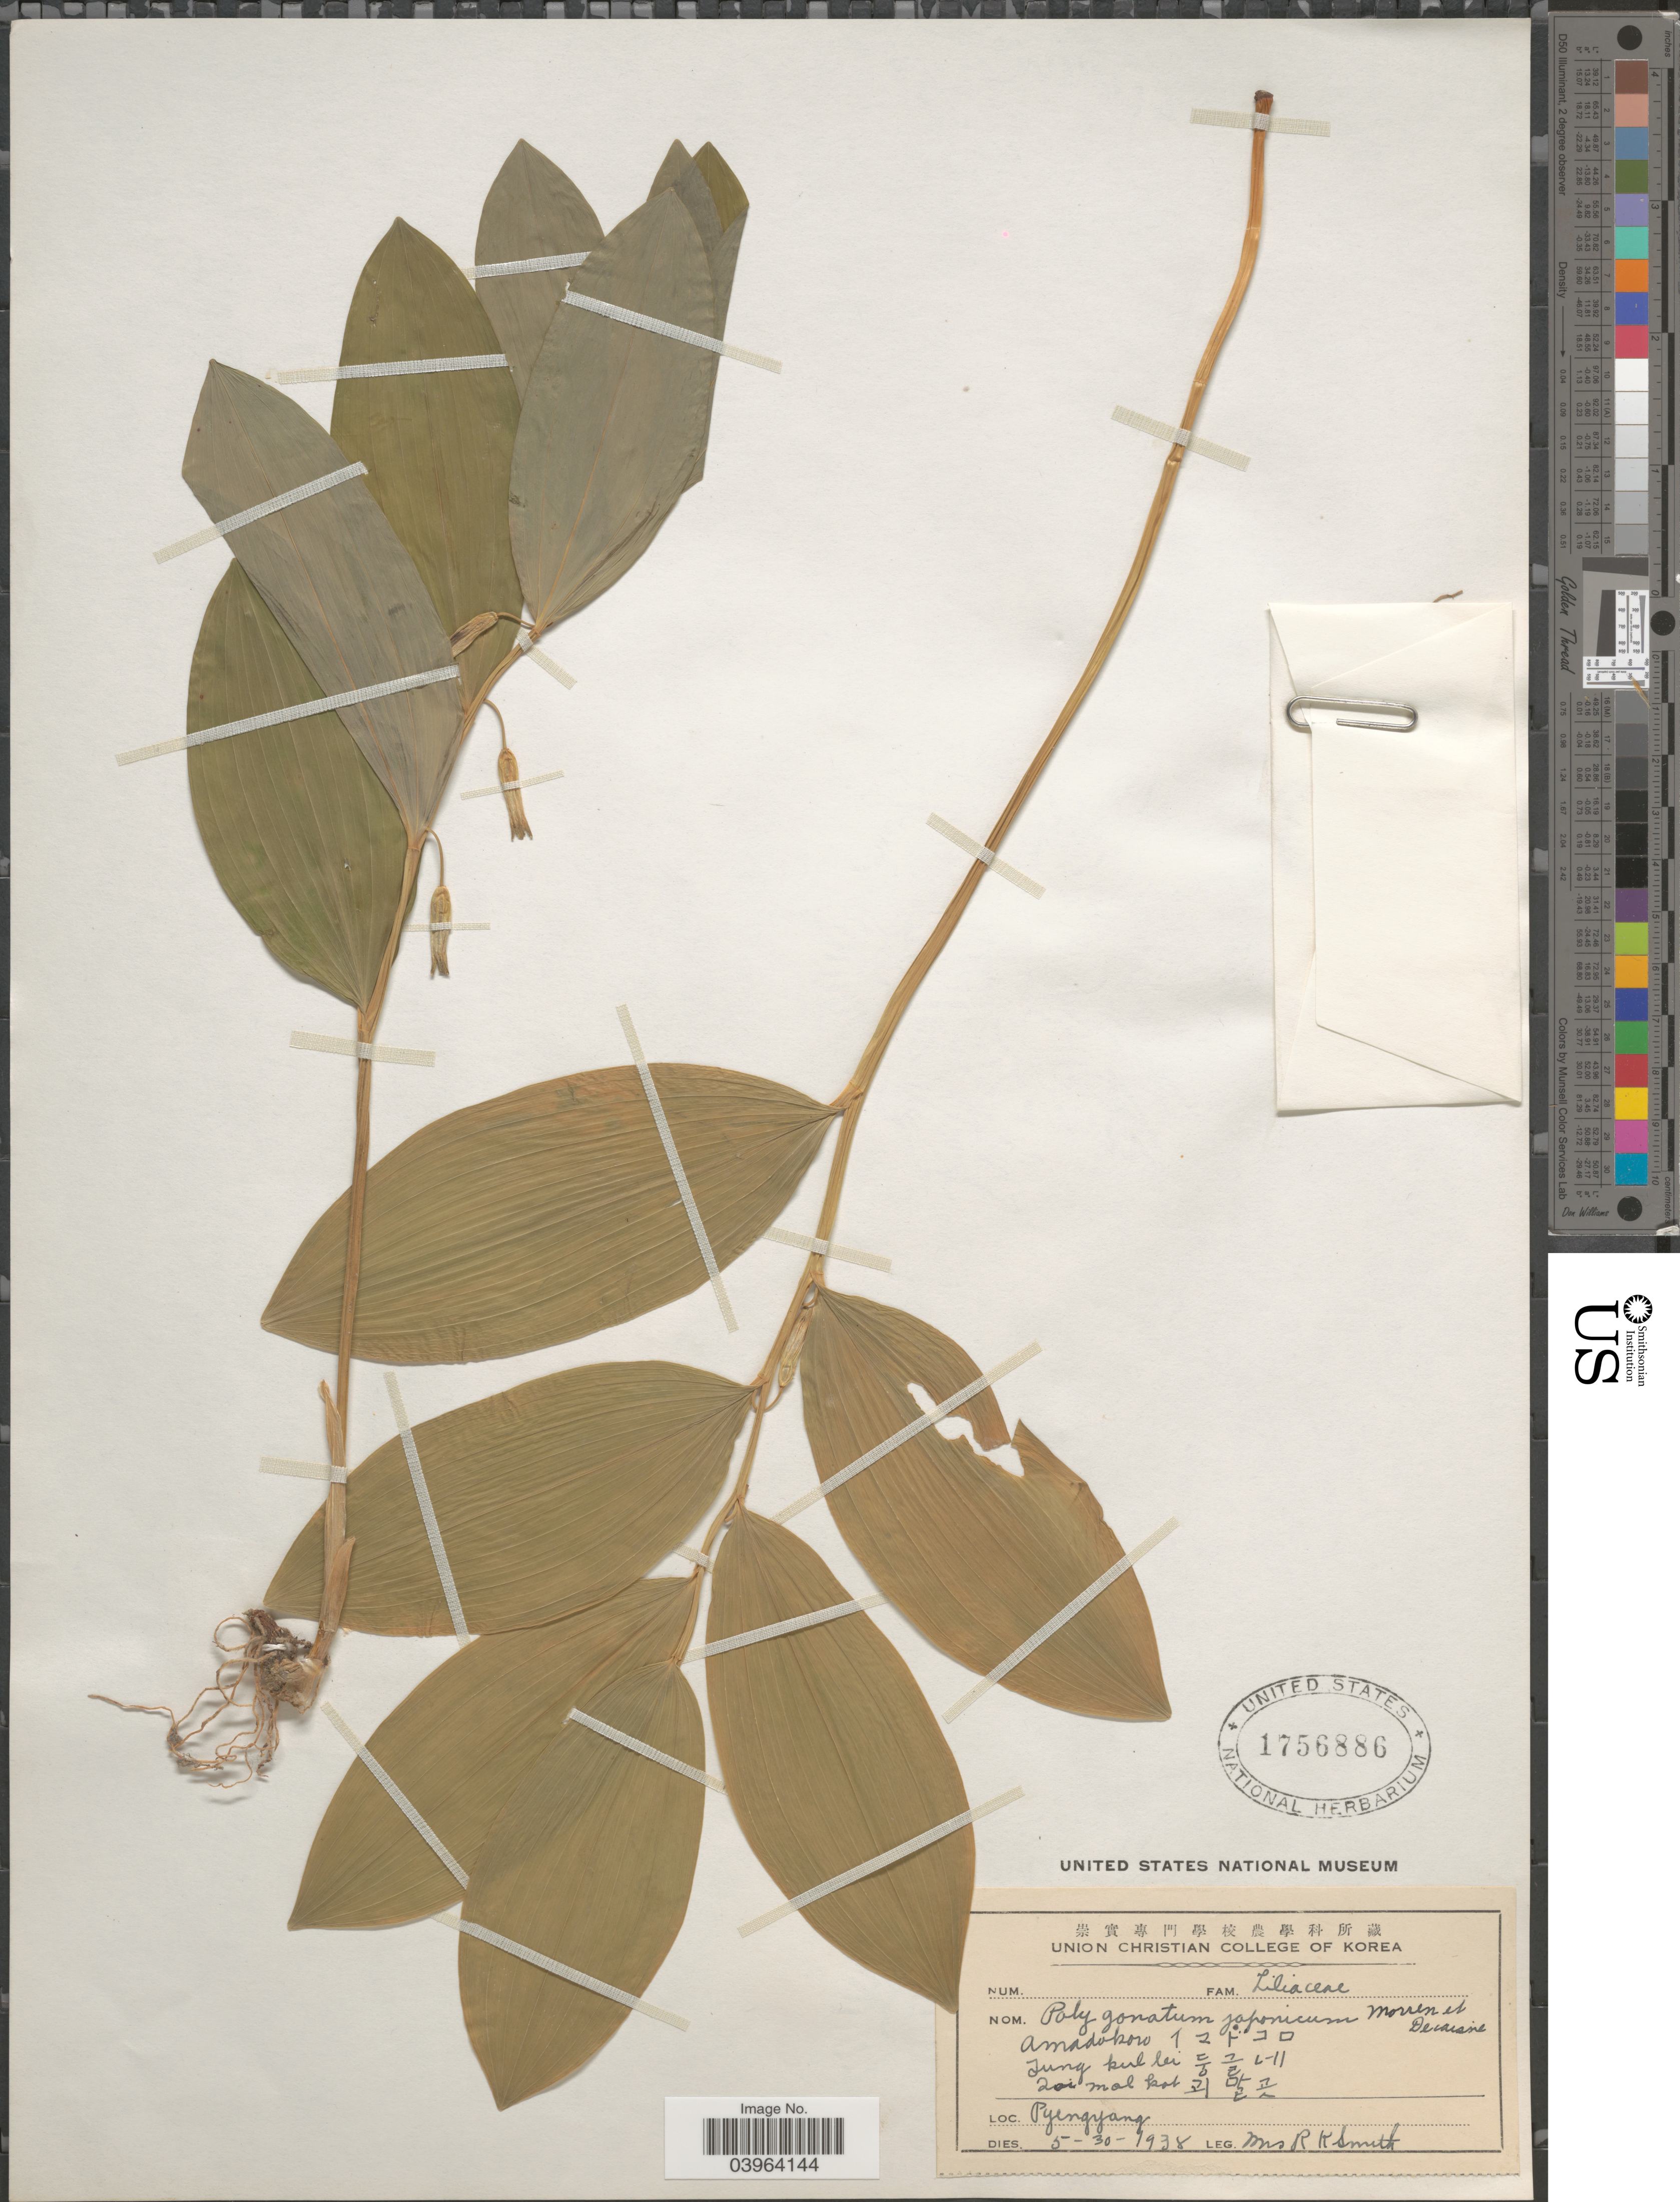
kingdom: Plantae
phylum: Tracheophyta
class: Liliopsida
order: Asparagales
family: Asparagaceae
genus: Polygonatum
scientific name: Polygonatum odoratum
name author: (Mill.) Druce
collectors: Mrs. R. K. Smith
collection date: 1938-05-30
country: North Korea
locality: Pyengyang.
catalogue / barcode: US 1756886